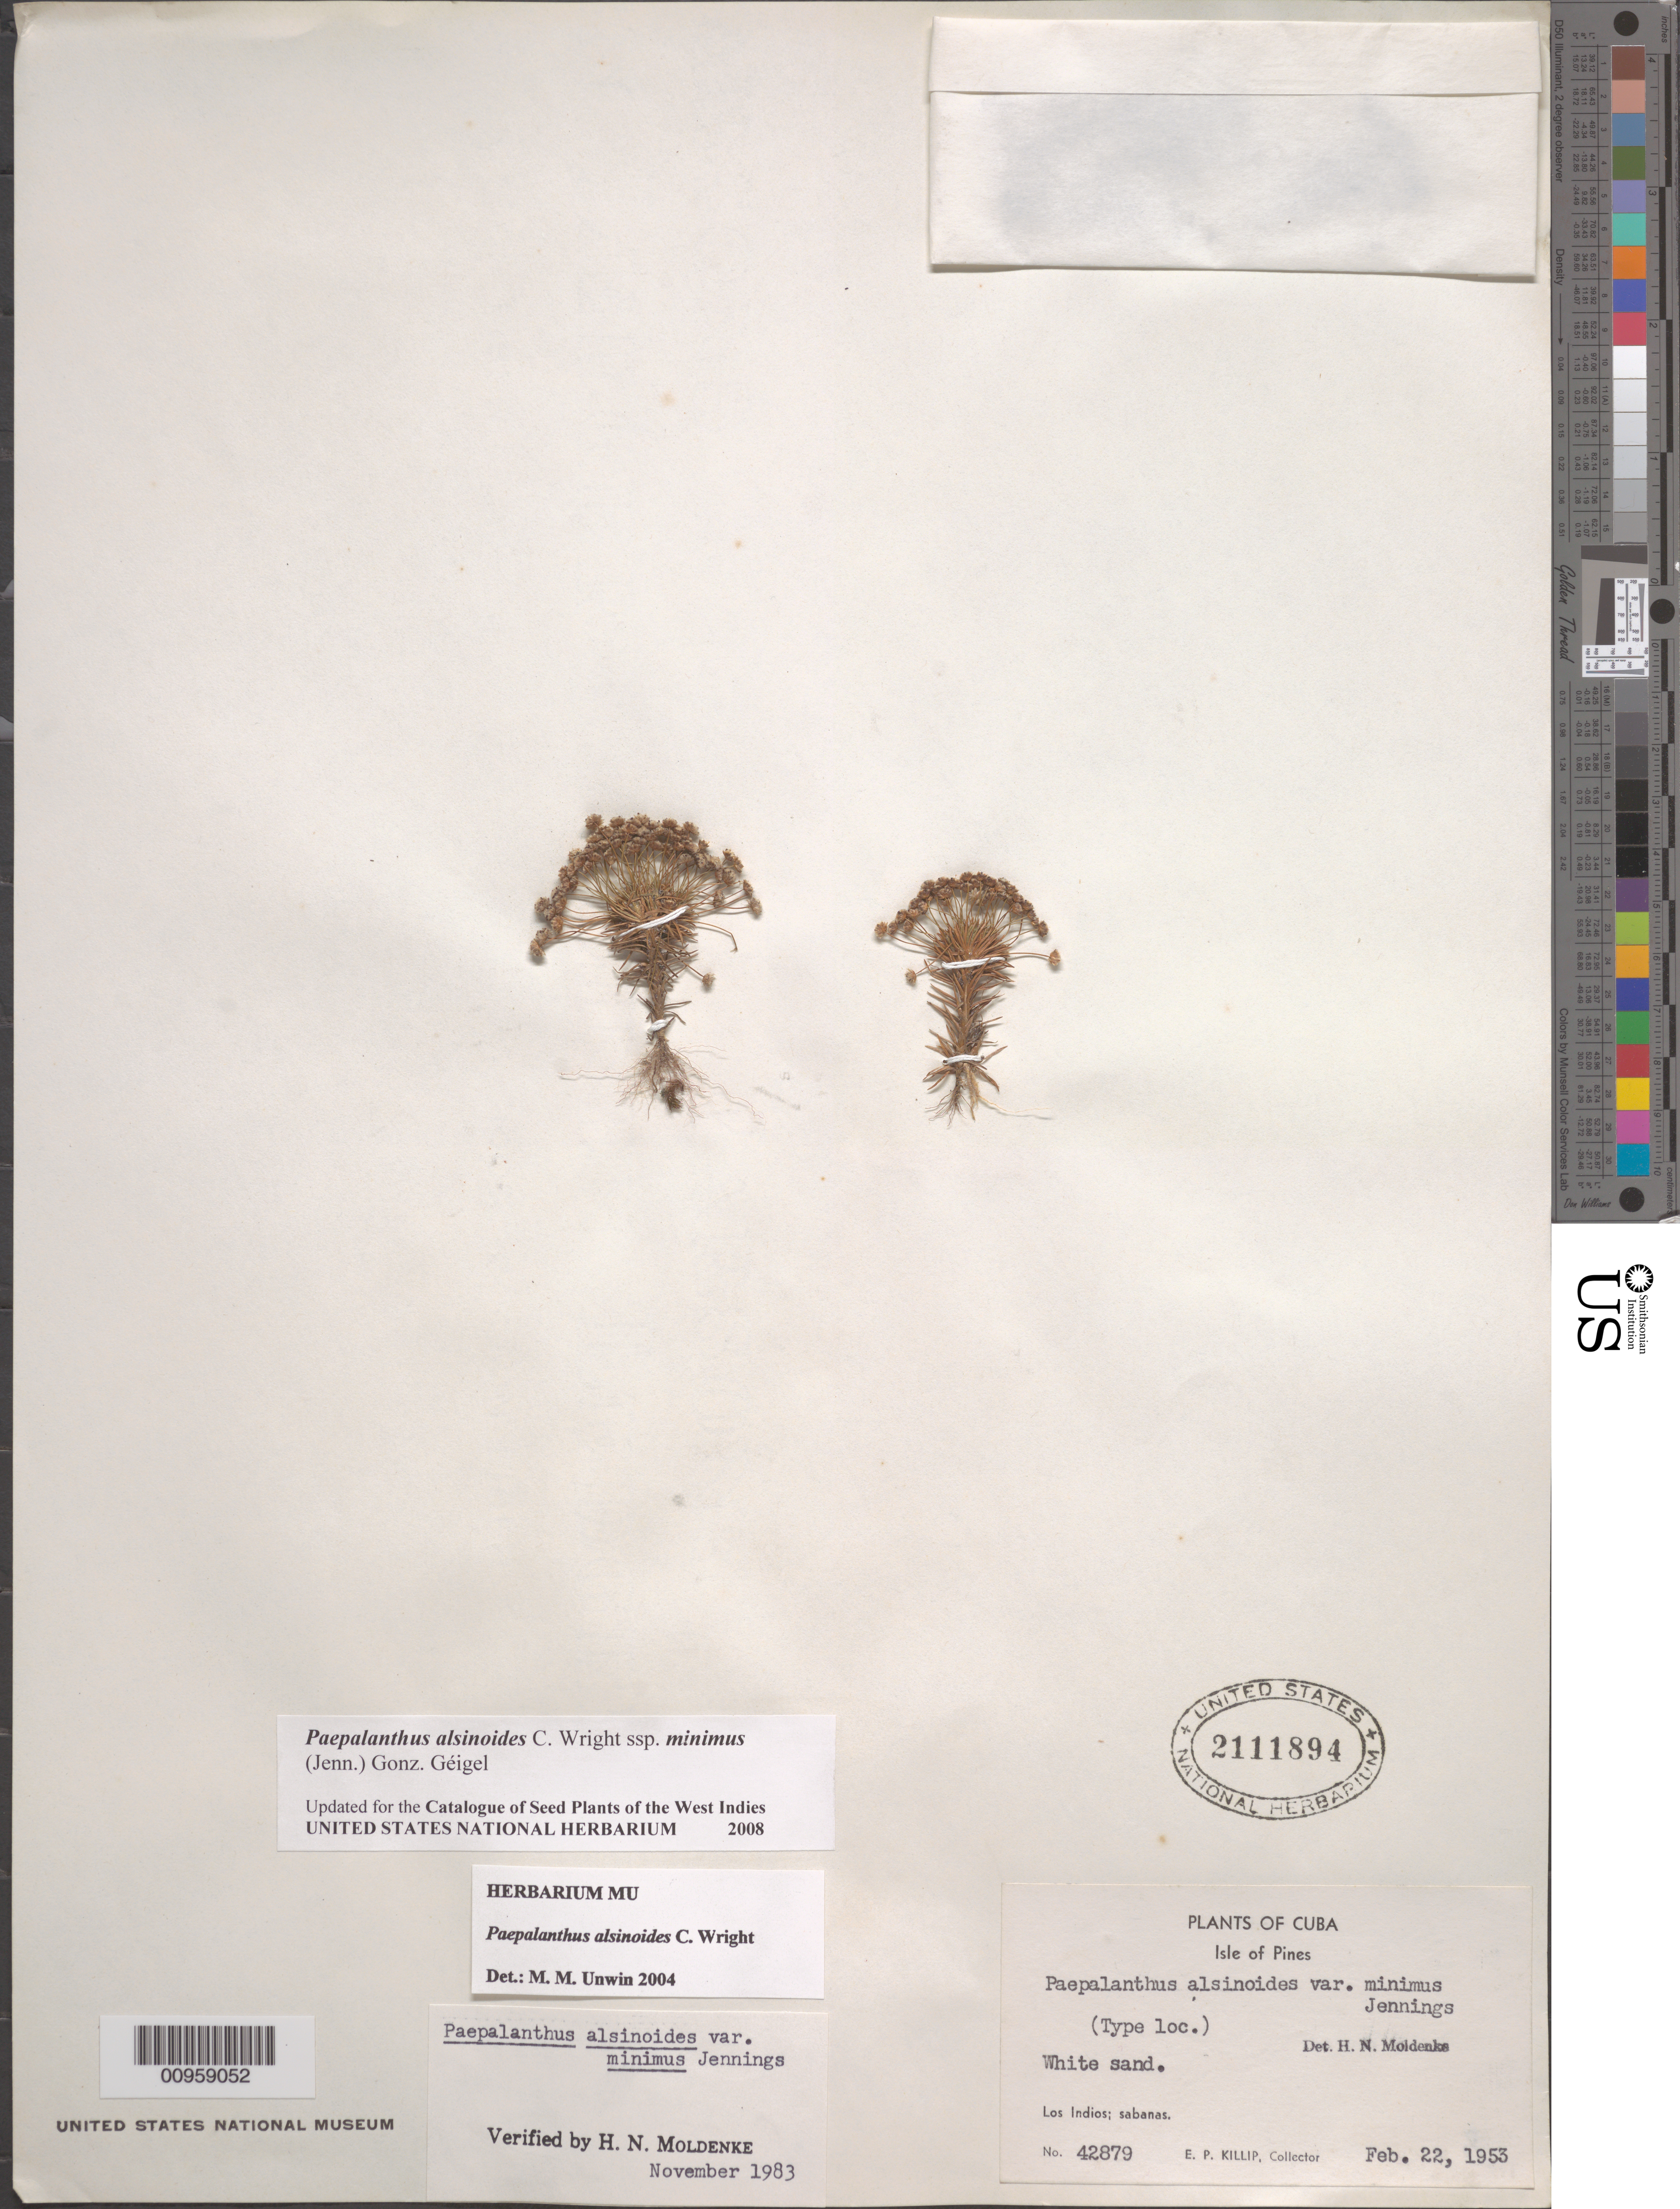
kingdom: Plantae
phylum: Tracheophyta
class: Liliopsida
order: Poales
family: Eriocaulaceae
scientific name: Giuliettia alsinoides subsp. minima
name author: (Jenn.) ined.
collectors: E. P. Killip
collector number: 42879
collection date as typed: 22 Feb 1953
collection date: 1953-02-22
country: Cuba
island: Isla de la Juventud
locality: Los Indios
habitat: White-sand sabanas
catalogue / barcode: US 2111894